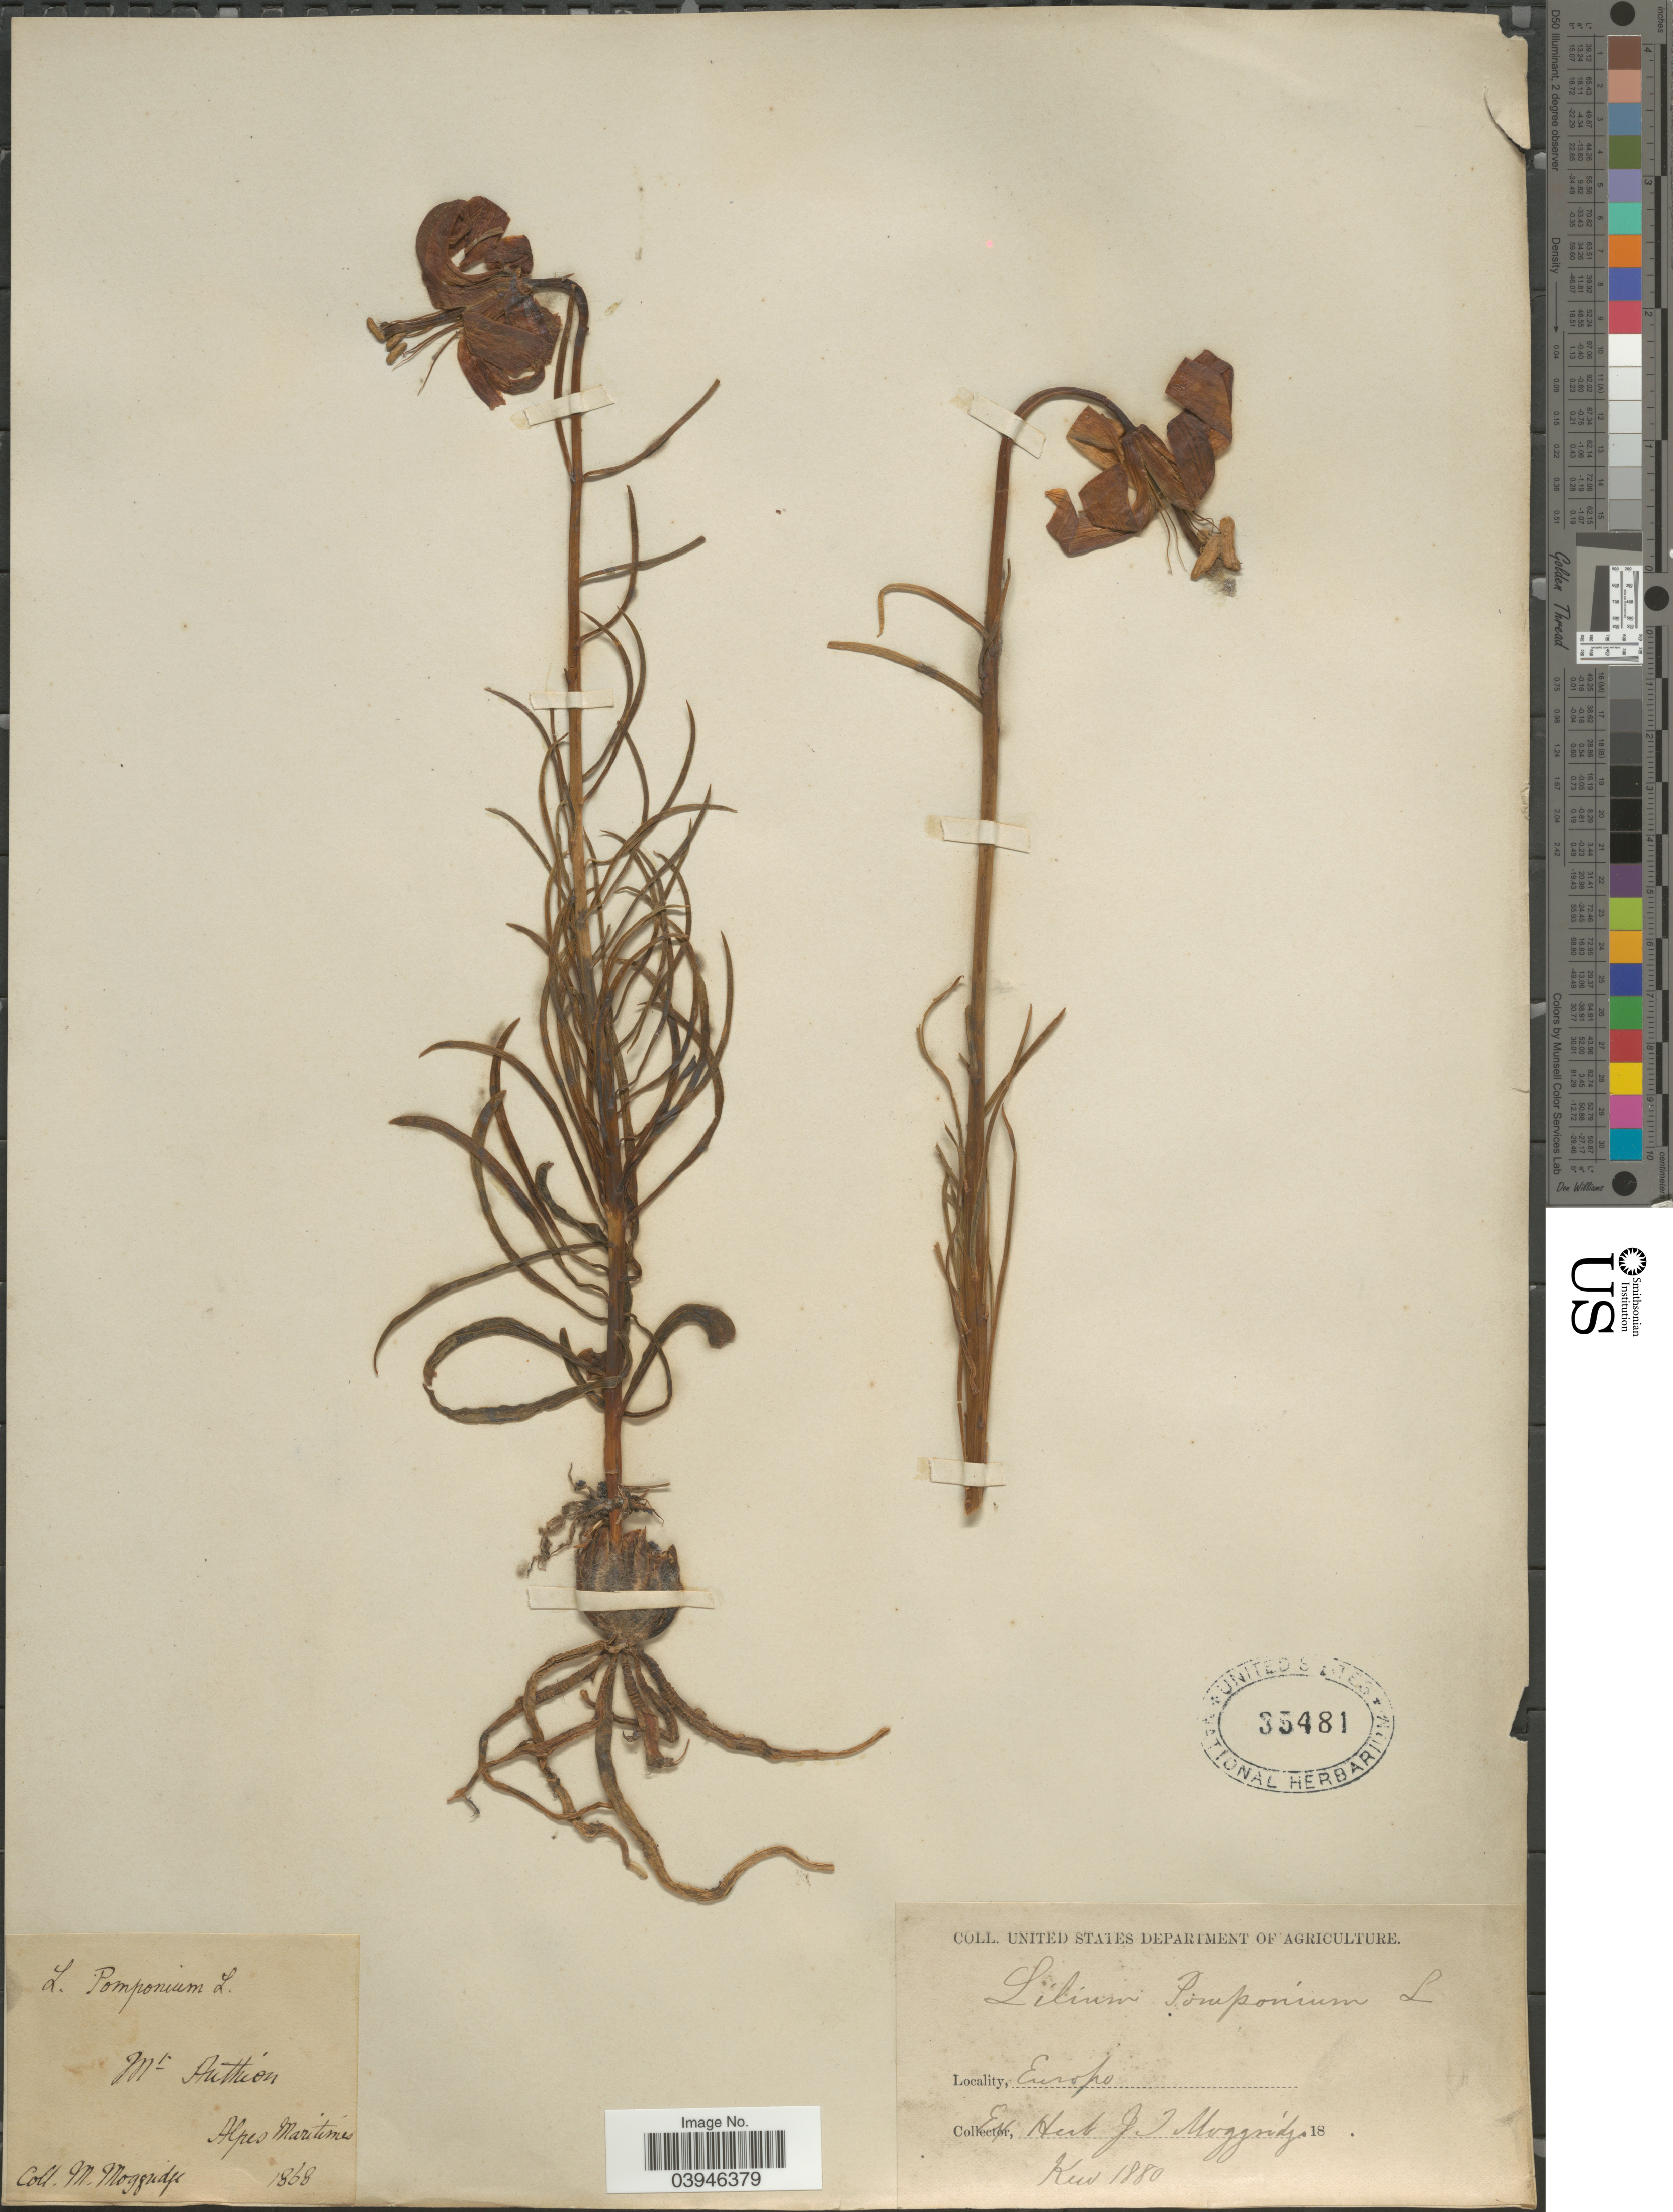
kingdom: Plantae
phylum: Tracheophyta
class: Liliopsida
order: Liliales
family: Liliaceae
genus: Lilium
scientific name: Lilium pomponium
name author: L.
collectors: M. Moggridge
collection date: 1868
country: France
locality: Mt. Anthion. Alpes Maritime. Europe.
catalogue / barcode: US 35481